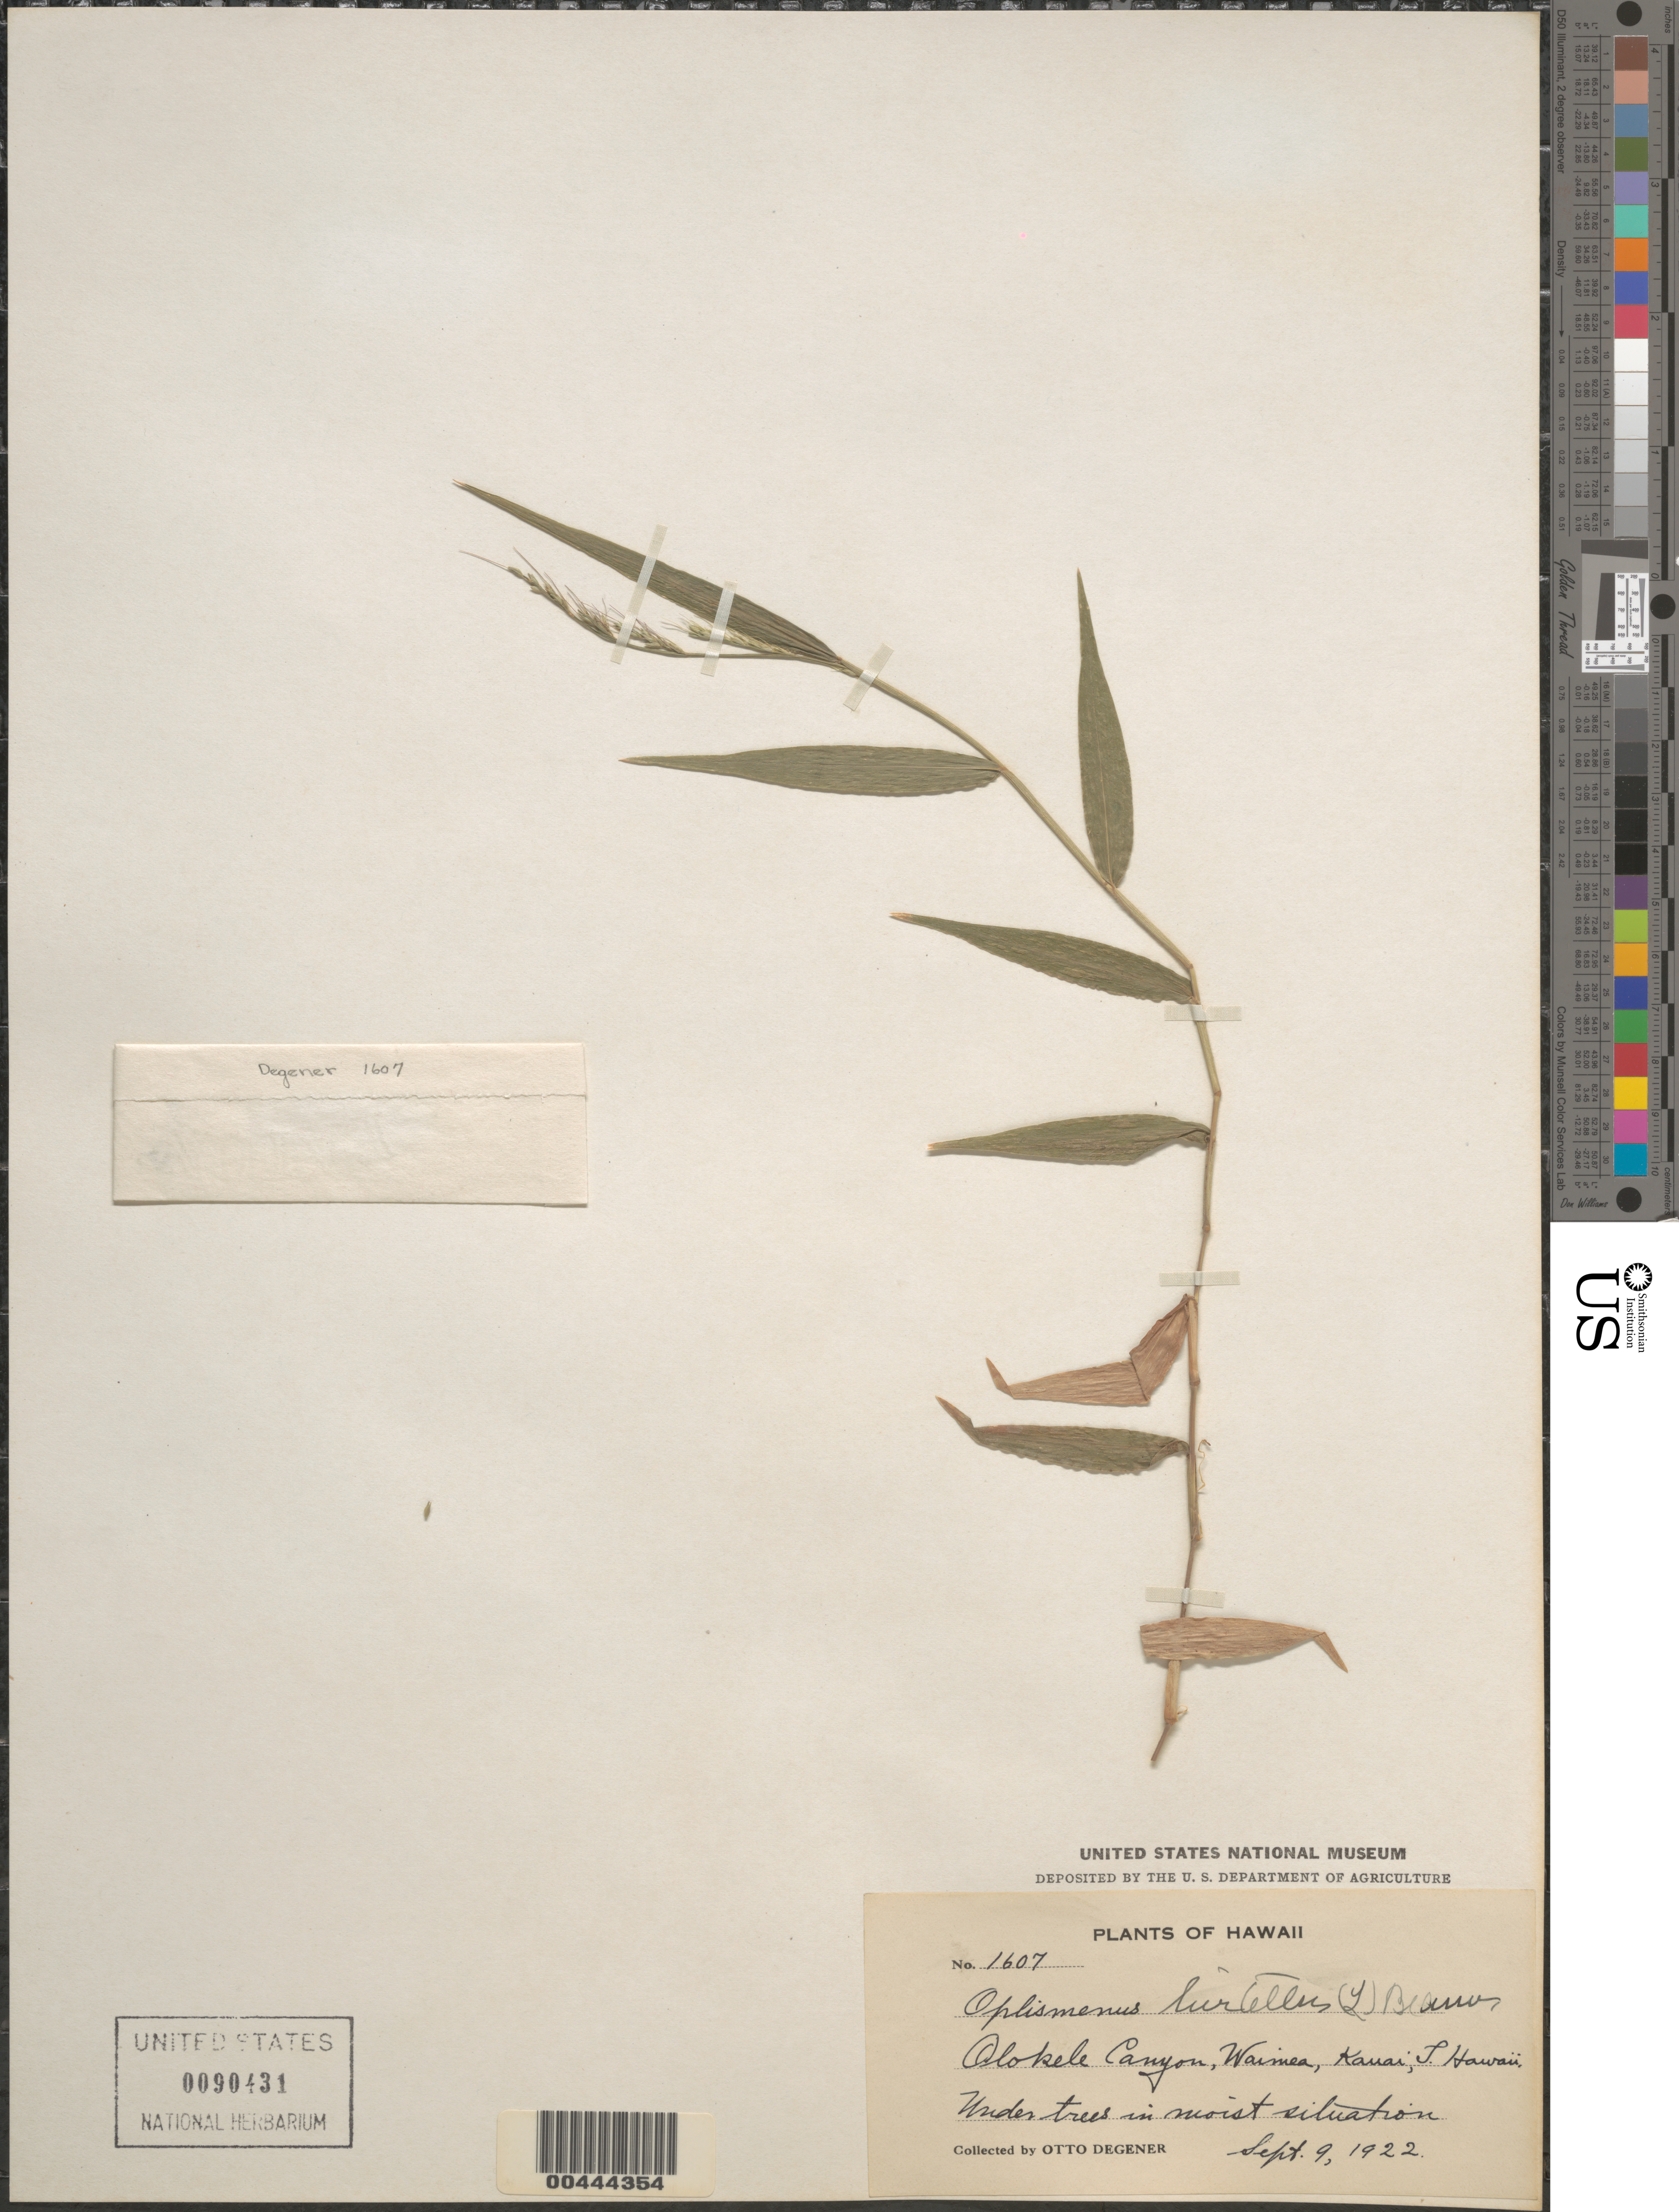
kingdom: Plantae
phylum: Tracheophyta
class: Liliopsida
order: Poales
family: Poaceae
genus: Oplismenus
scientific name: Oplismenus hirtellus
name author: (L.) P. Beauv.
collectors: O. Degener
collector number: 1607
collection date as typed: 9 Sep 1922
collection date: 1922-09-09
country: United States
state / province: Hawaii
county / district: Kauai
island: Kaua'i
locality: Olokele Canyon, Waimea.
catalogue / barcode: US 90431